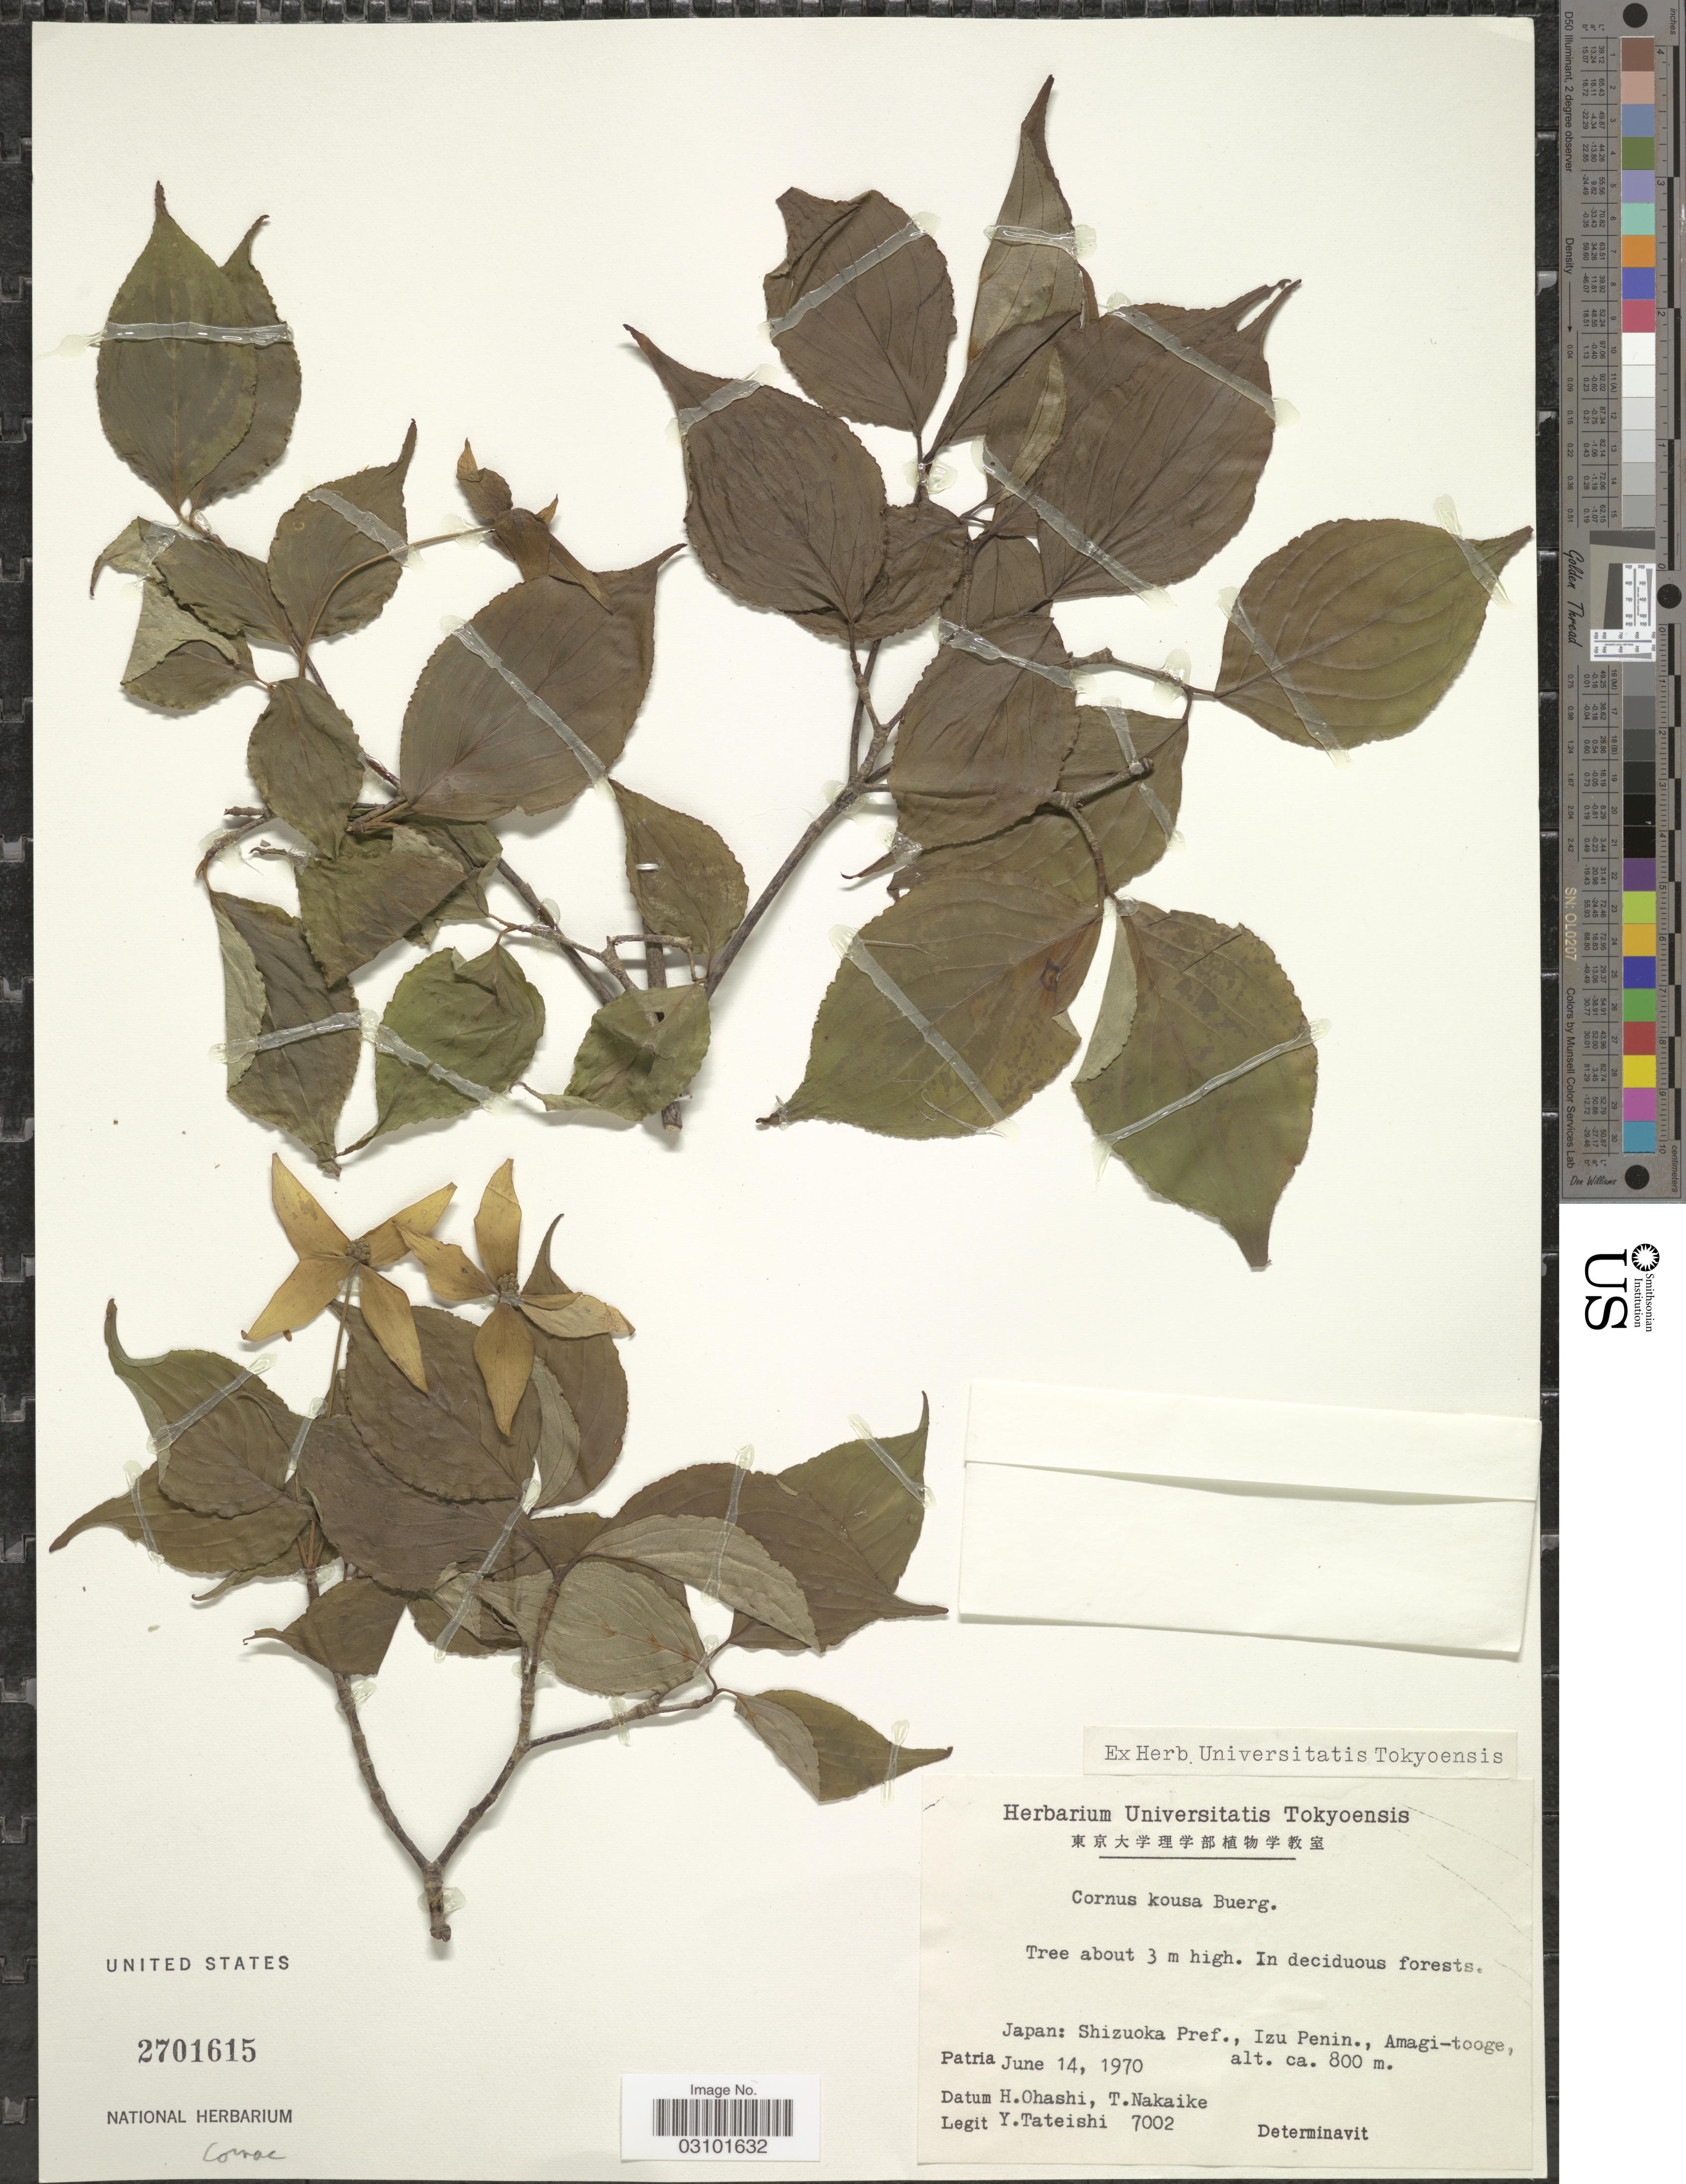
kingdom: Plantae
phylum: Tracheophyta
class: Magnoliopsida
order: Cornales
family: Cornaceae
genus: Cornus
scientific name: Cornus kousa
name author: F. Buerger ex Miq.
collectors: Y. Tateishi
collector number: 7002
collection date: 1970-06-14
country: Japan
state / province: Sizuoka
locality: Shizouka Pref., Izu Penin., Amagi-tooge.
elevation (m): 800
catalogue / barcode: US 2701615